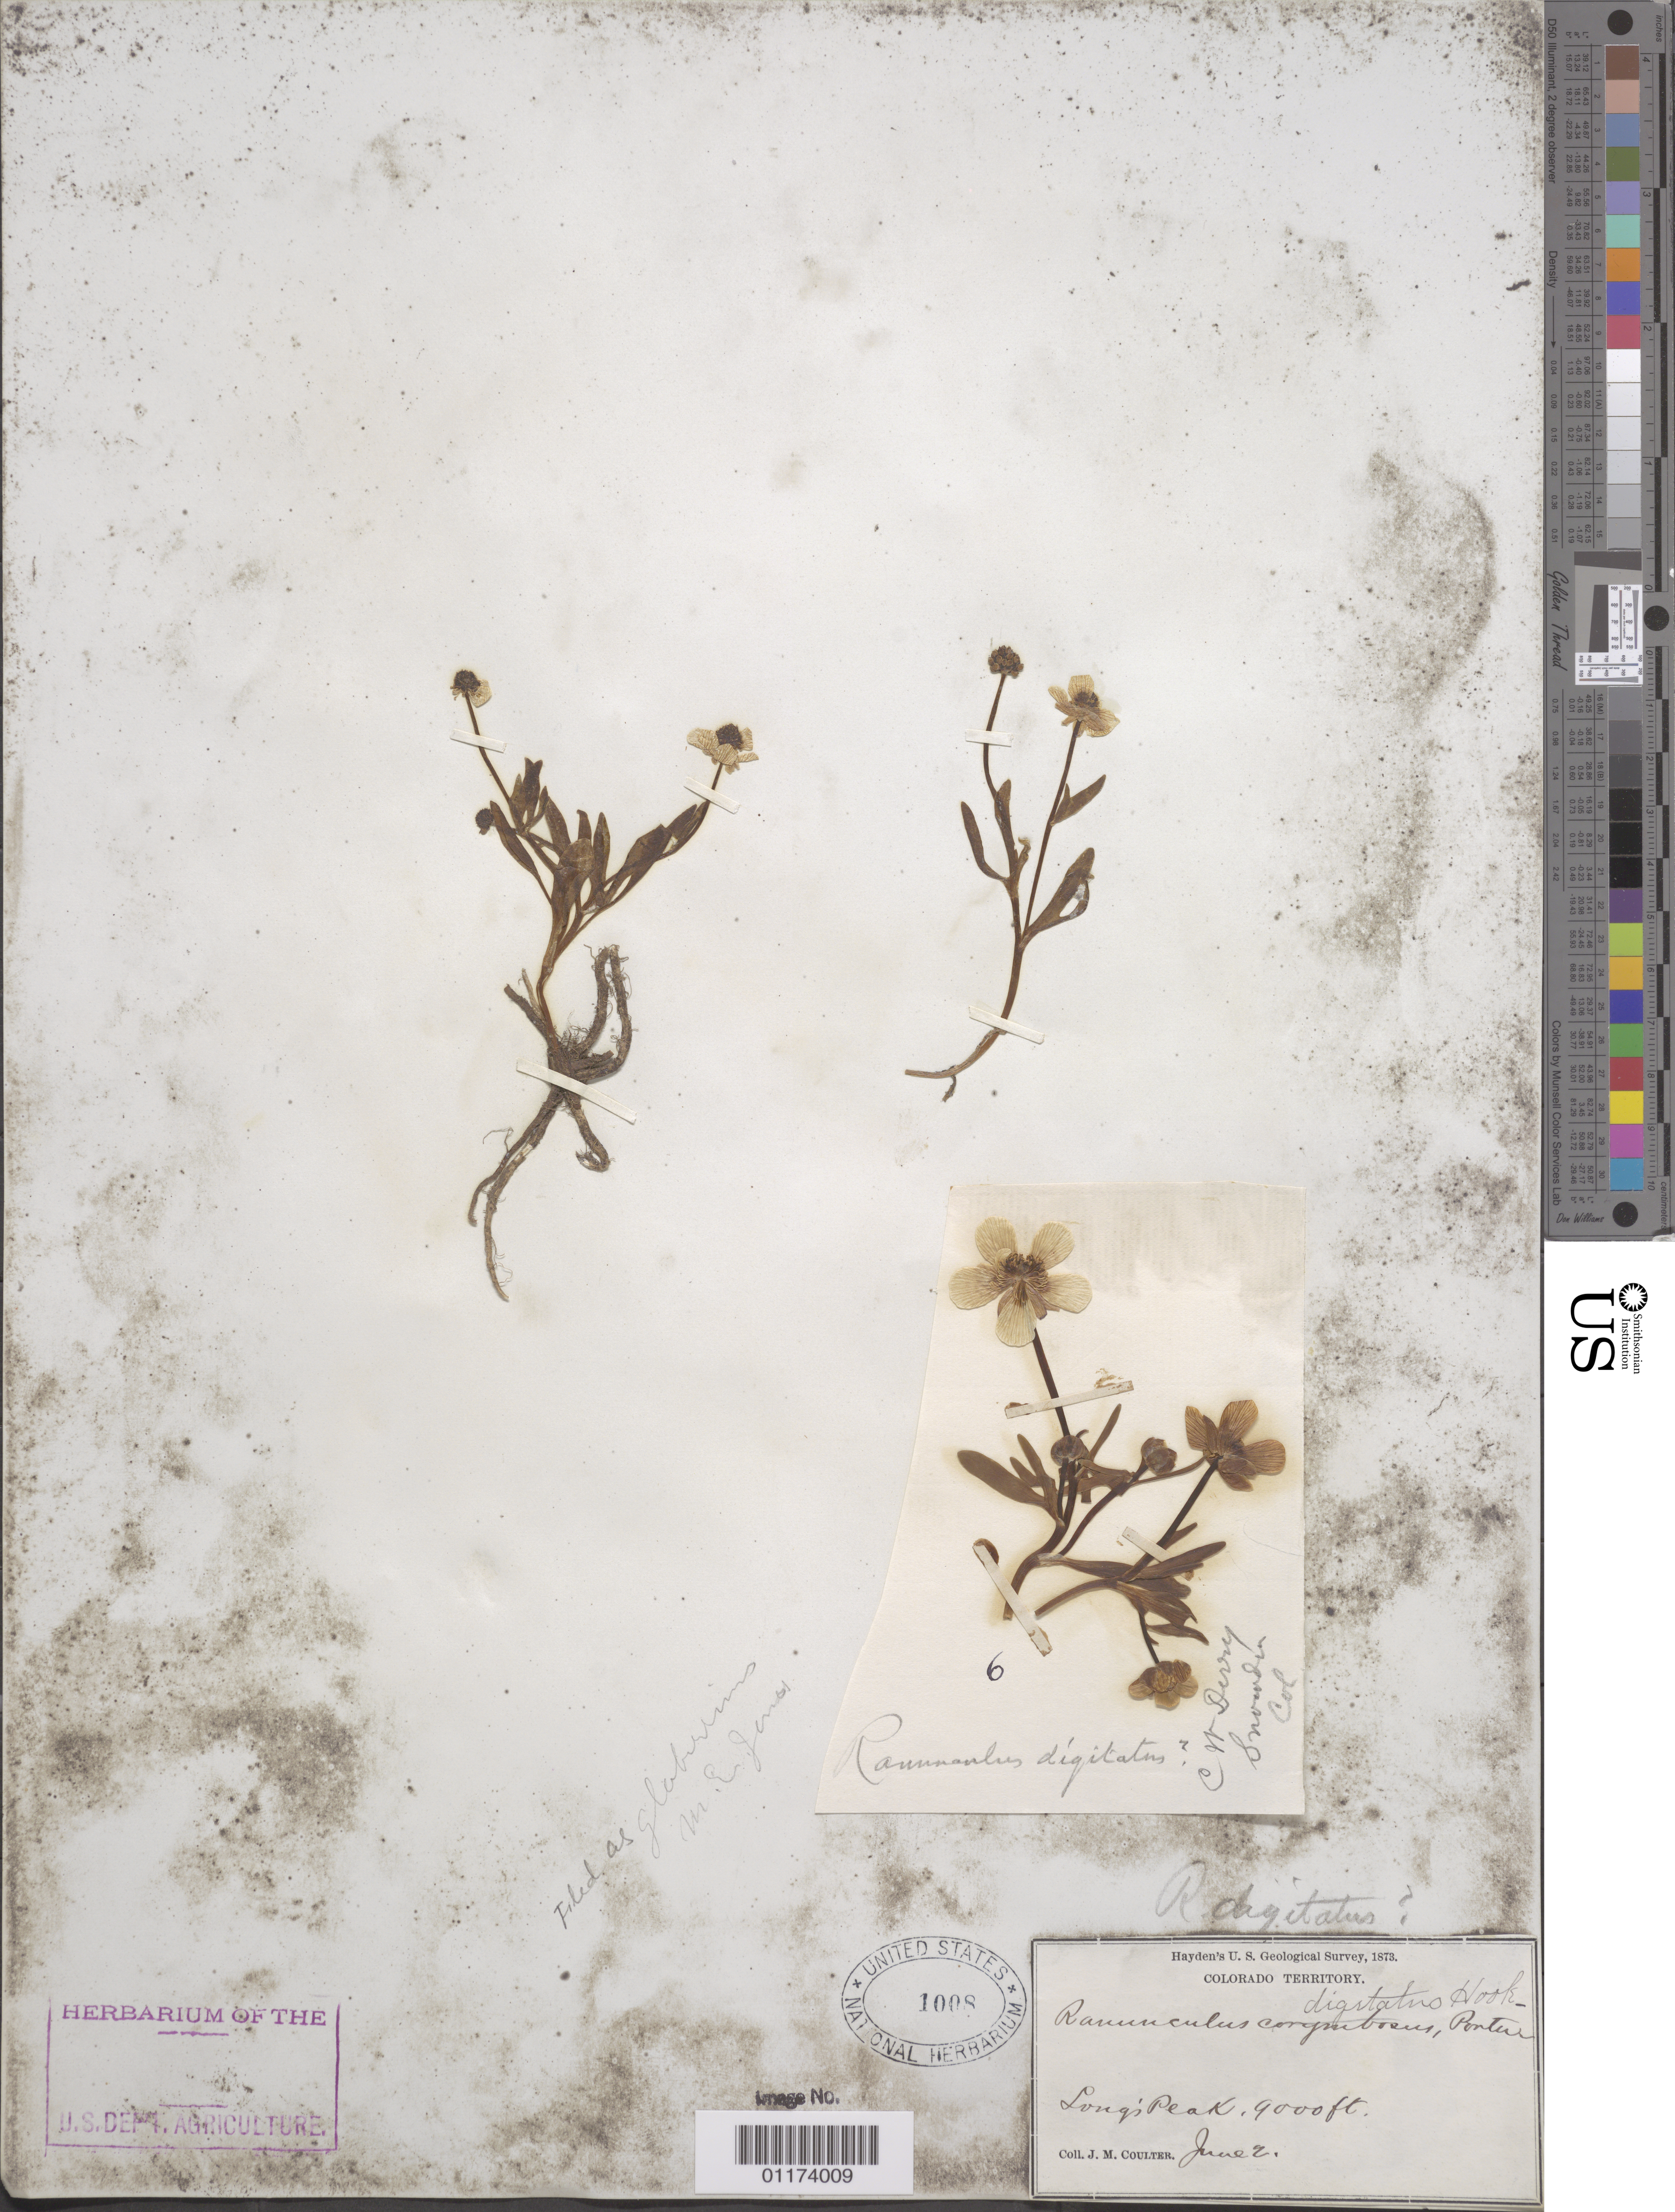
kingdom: Plantae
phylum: Tracheophyta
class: Magnoliopsida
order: Ranunculales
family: Ranunculaceae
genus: Ranunculus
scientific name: Ranunculus glaberrimus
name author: Hook.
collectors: J. M. Coulter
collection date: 1873-06-02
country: United States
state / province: Colorado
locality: Long's Peak.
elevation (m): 2743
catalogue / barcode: US 1008